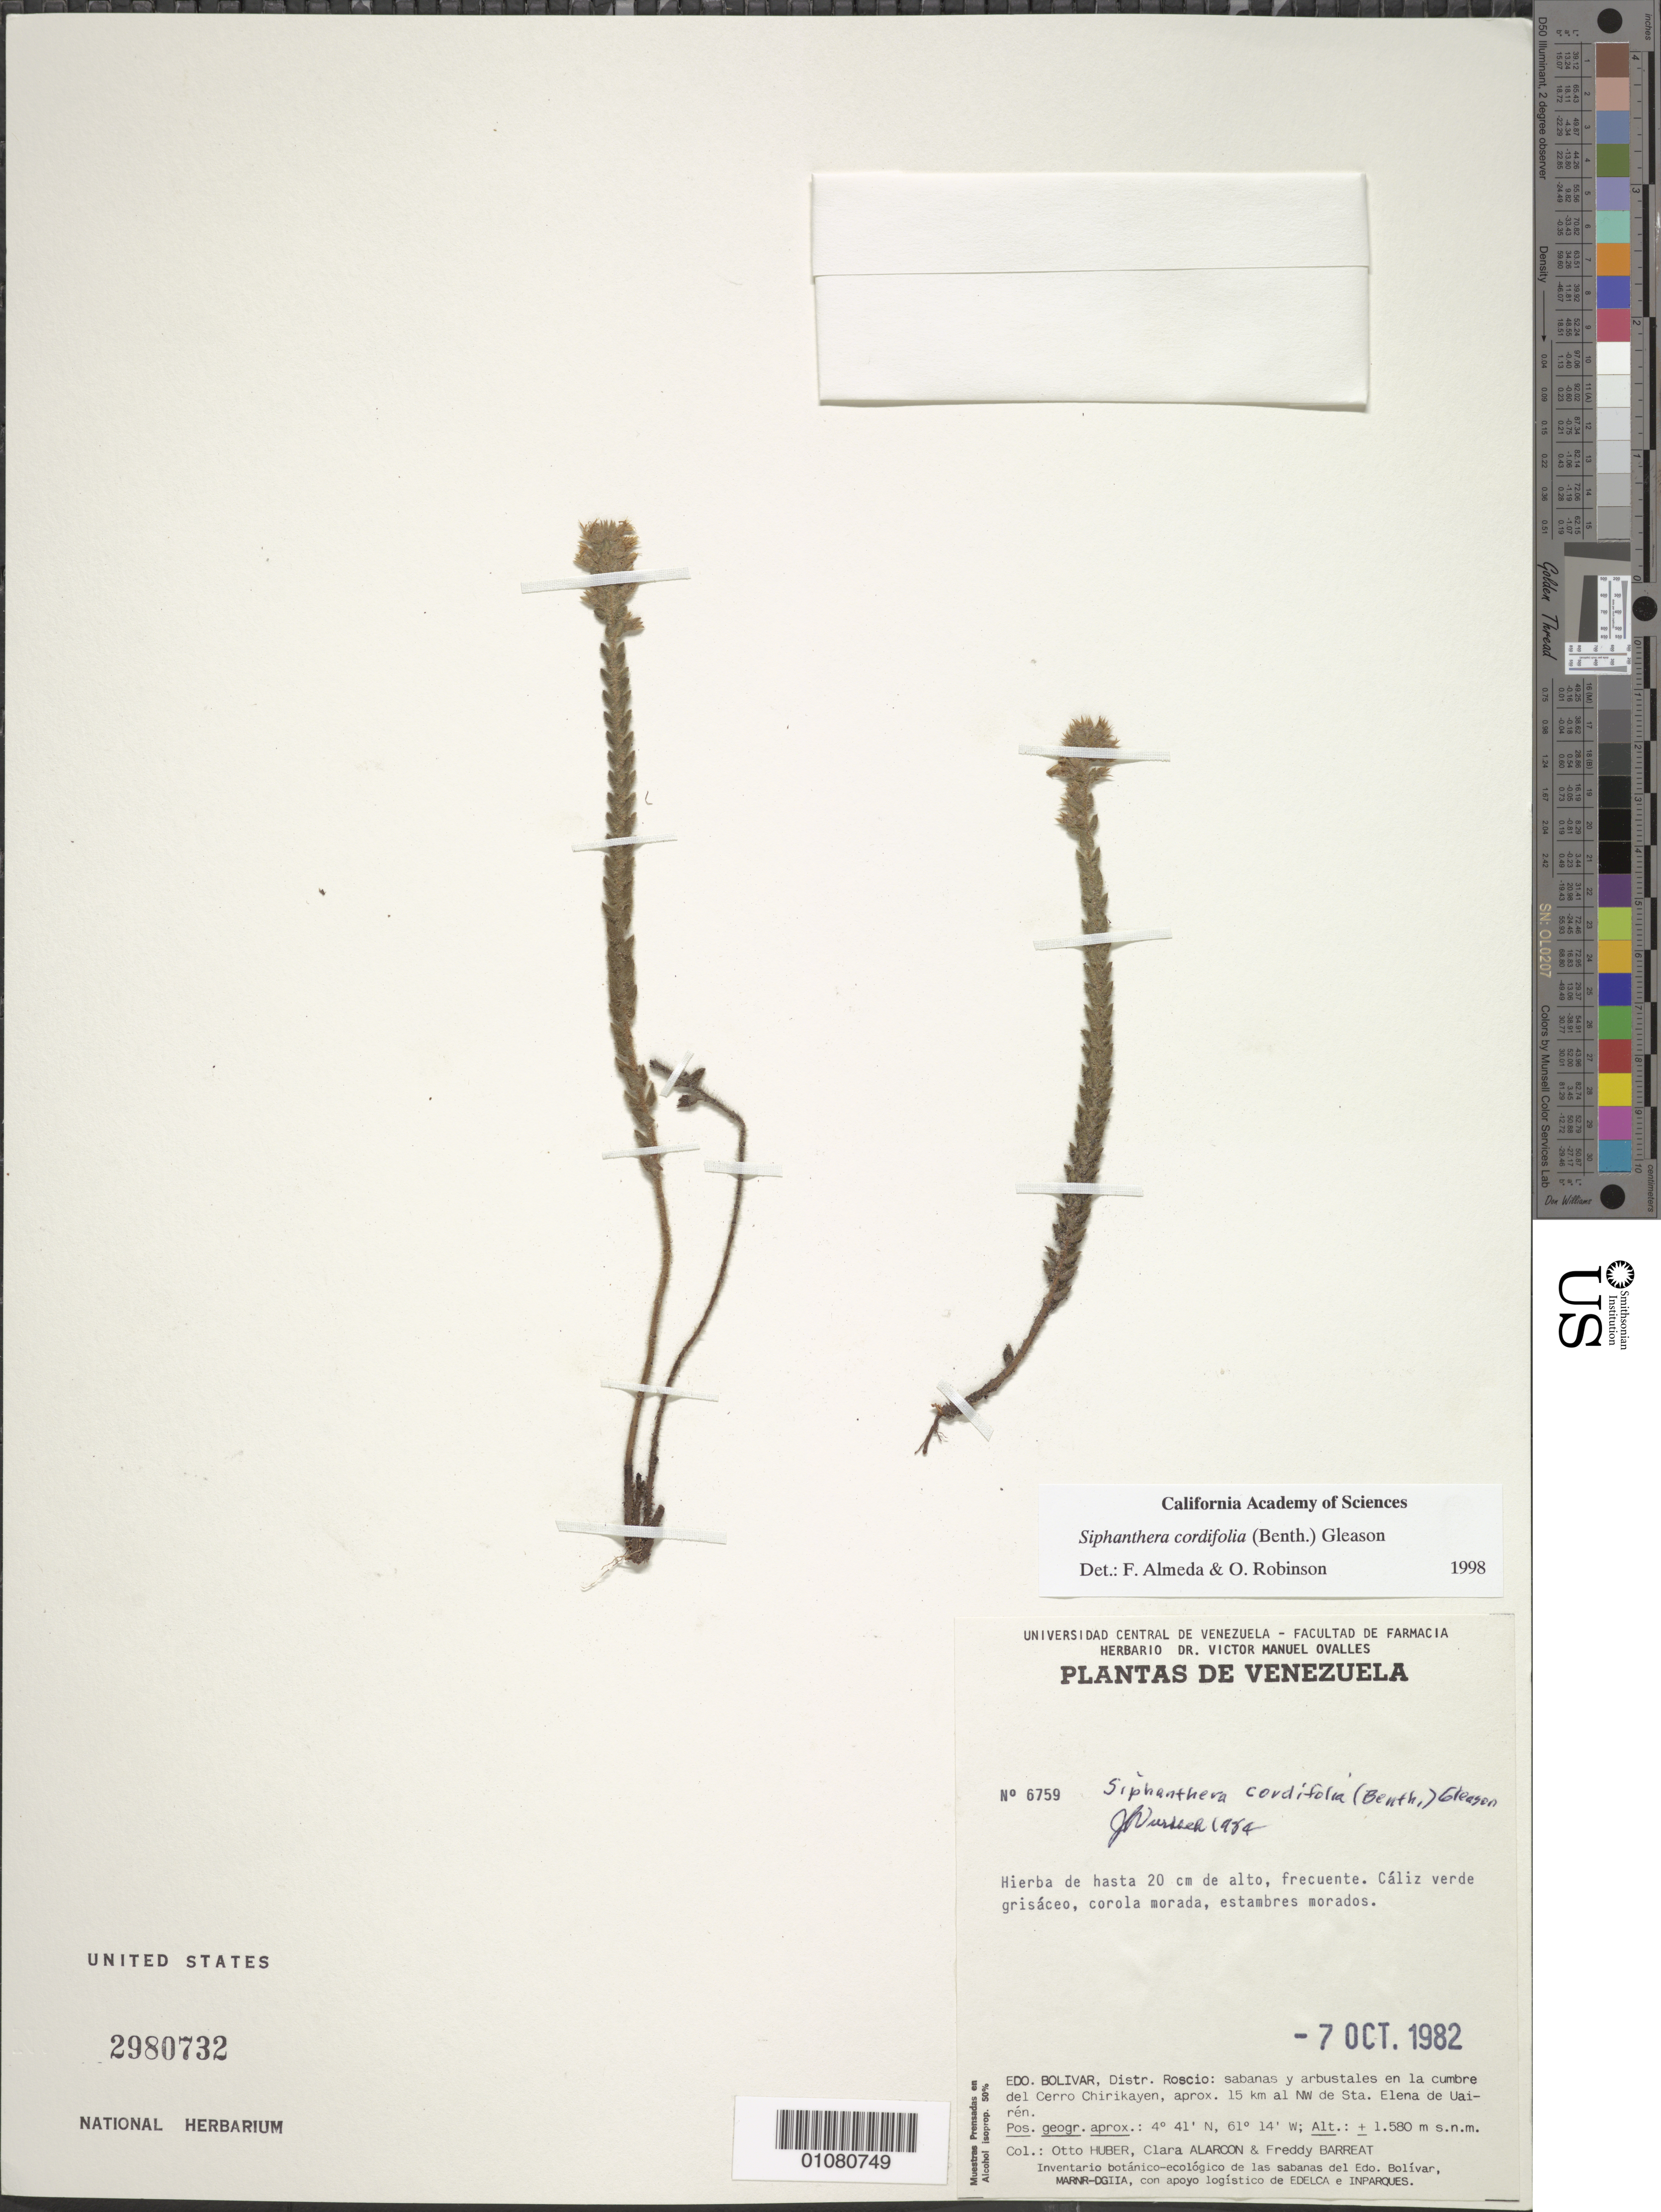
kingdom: Plantae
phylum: Tracheophyta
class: Magnoliopsida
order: Myrtales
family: Melastomataceae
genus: Siphanthera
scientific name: Siphanthera cordifolia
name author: (Benth.) Gleason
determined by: Almeda, F.; Robinson, O.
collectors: O. Huber, C. Alarcon & F. Barreat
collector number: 6759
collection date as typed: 7-Oct-82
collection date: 1982-10-07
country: Venezuela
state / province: Bolívar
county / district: Roscio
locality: Cerro Chirikayen, aprox 15km al NW de Sta. Elena de Uairén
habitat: Sabanas y arbustales en la cumbre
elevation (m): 1580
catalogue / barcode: US 2980732